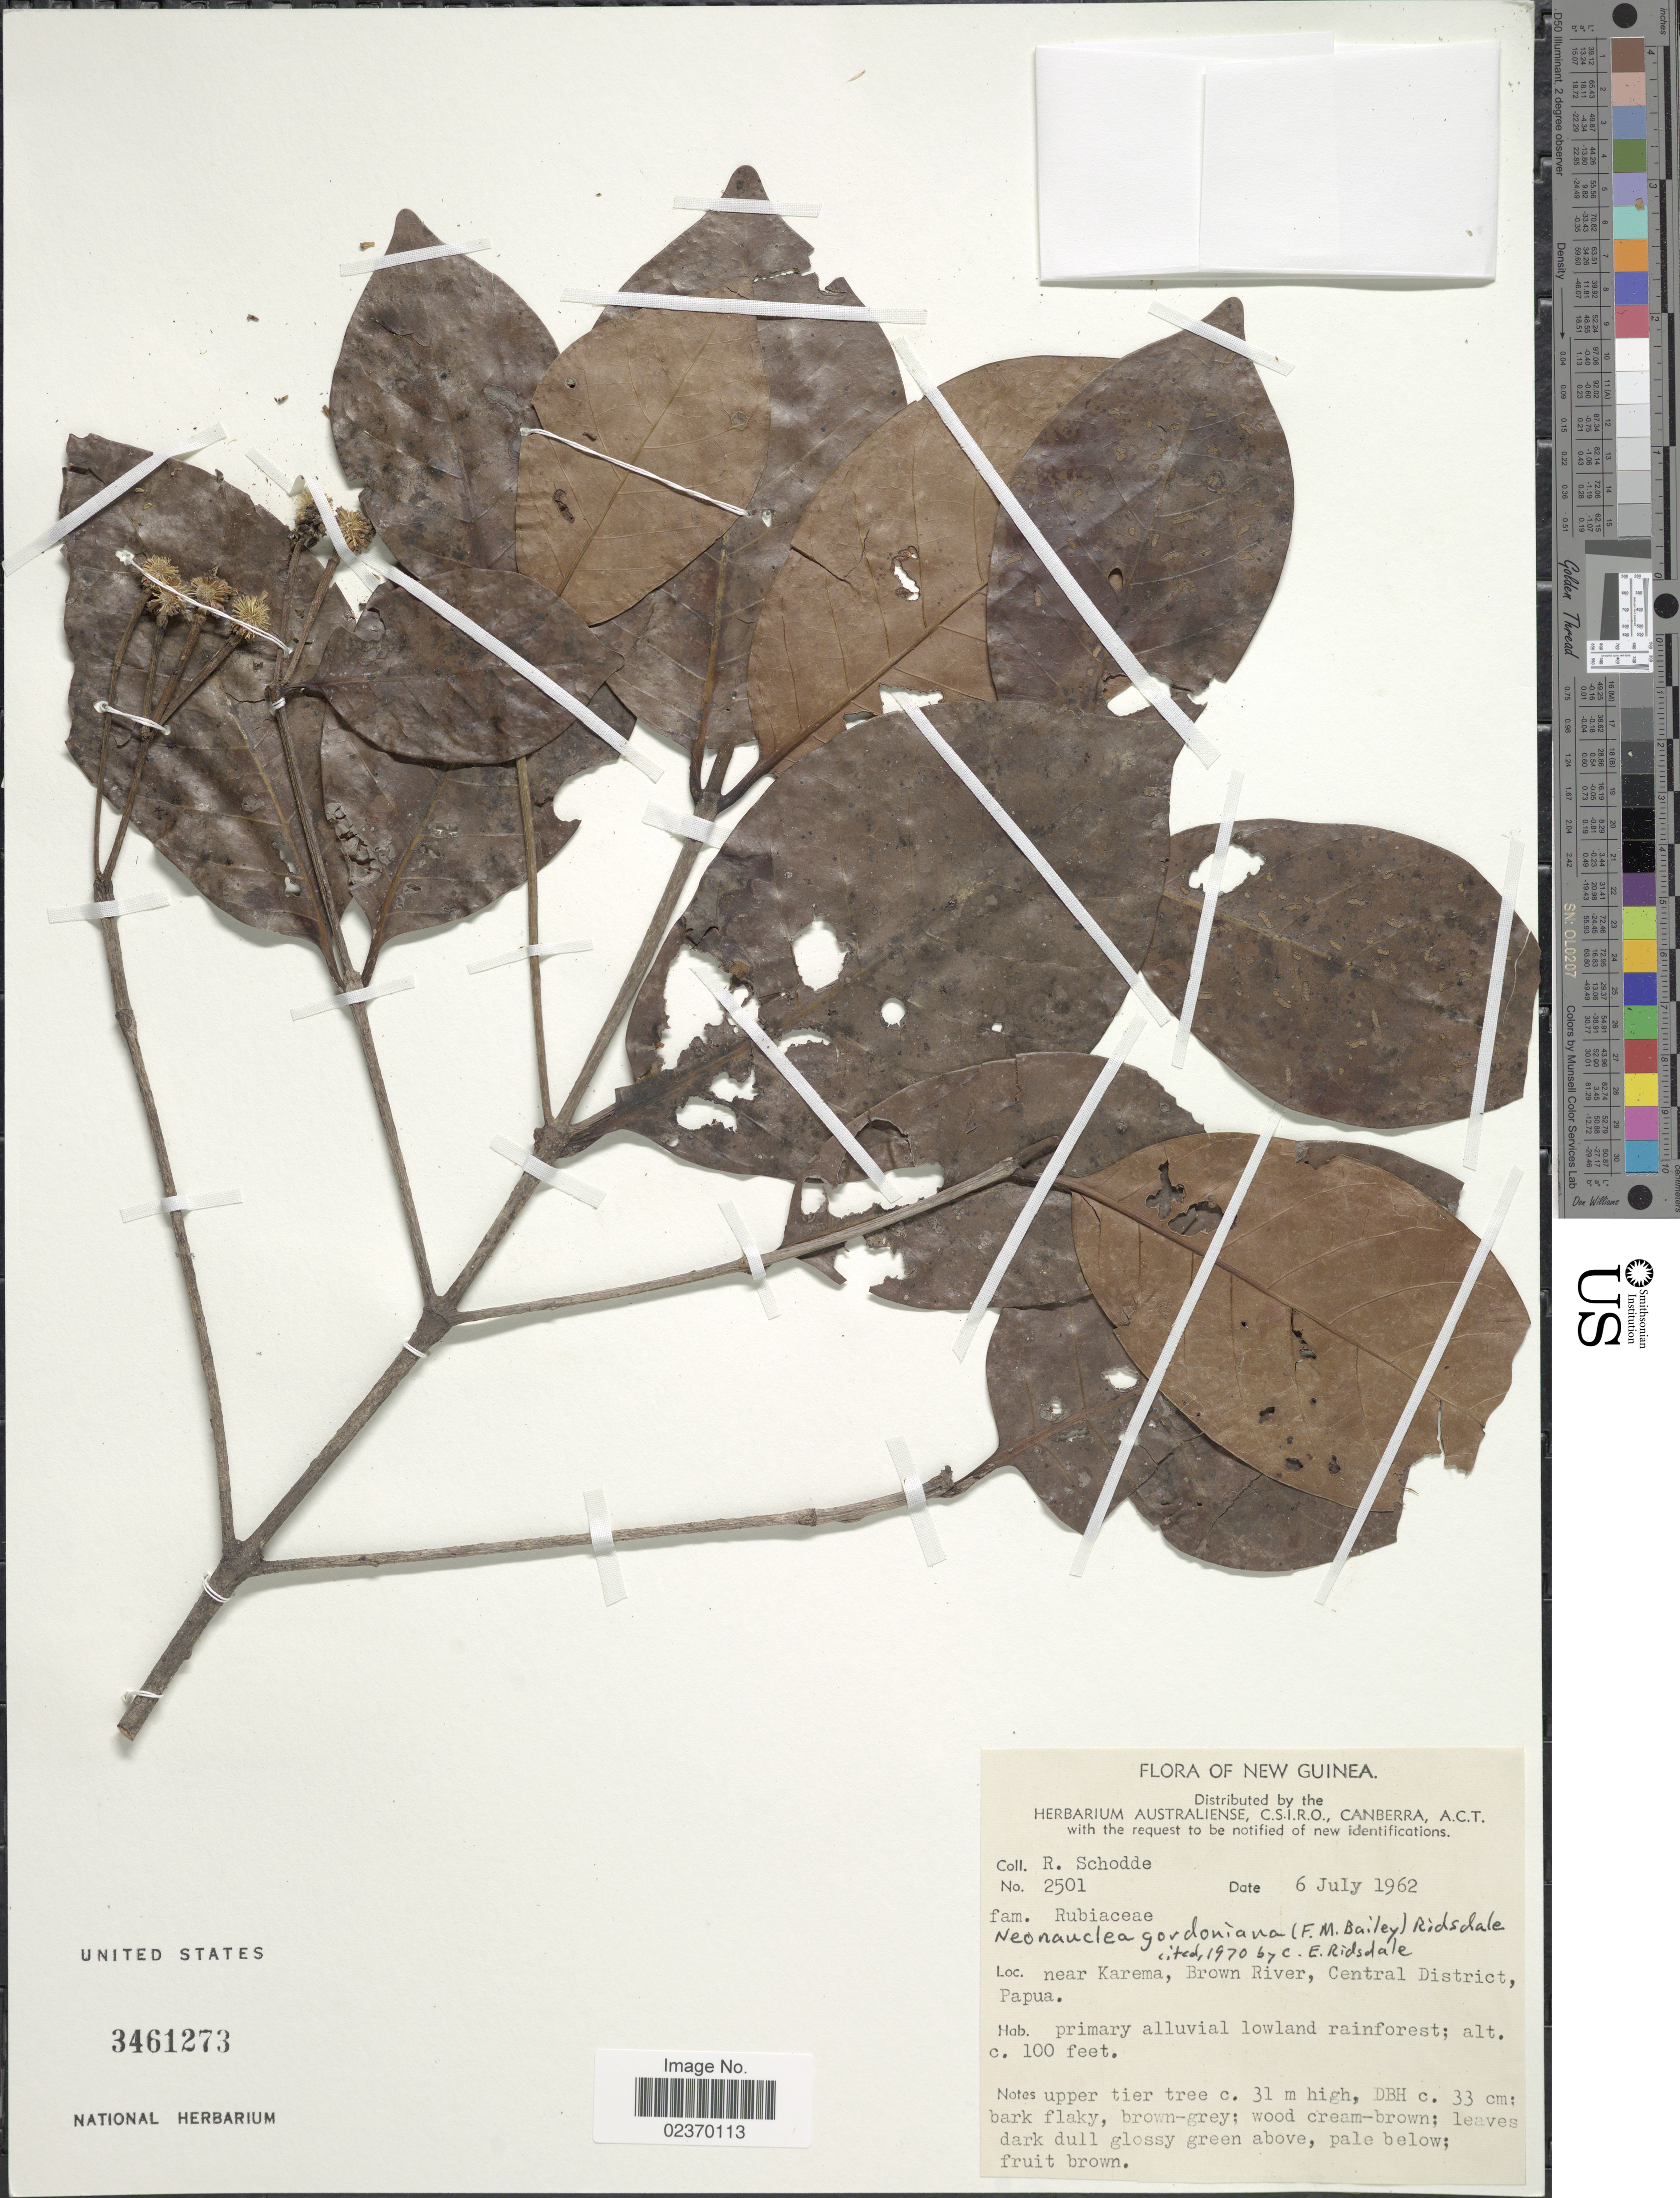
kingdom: Plantae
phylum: Tracheophyta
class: Magnoliopsida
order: Gentianales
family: Rubiaceae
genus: Neonauclea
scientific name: Neonauclea gordoniana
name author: (F.M. Bailey) Ridsdale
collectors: R. Schodde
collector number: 2501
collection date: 1962-07-06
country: Papua New Guinea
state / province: Central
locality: New Guinea, near Karema, Brown River, Central District, primary alluvial lowland rainforest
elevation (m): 30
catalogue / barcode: US 3461273